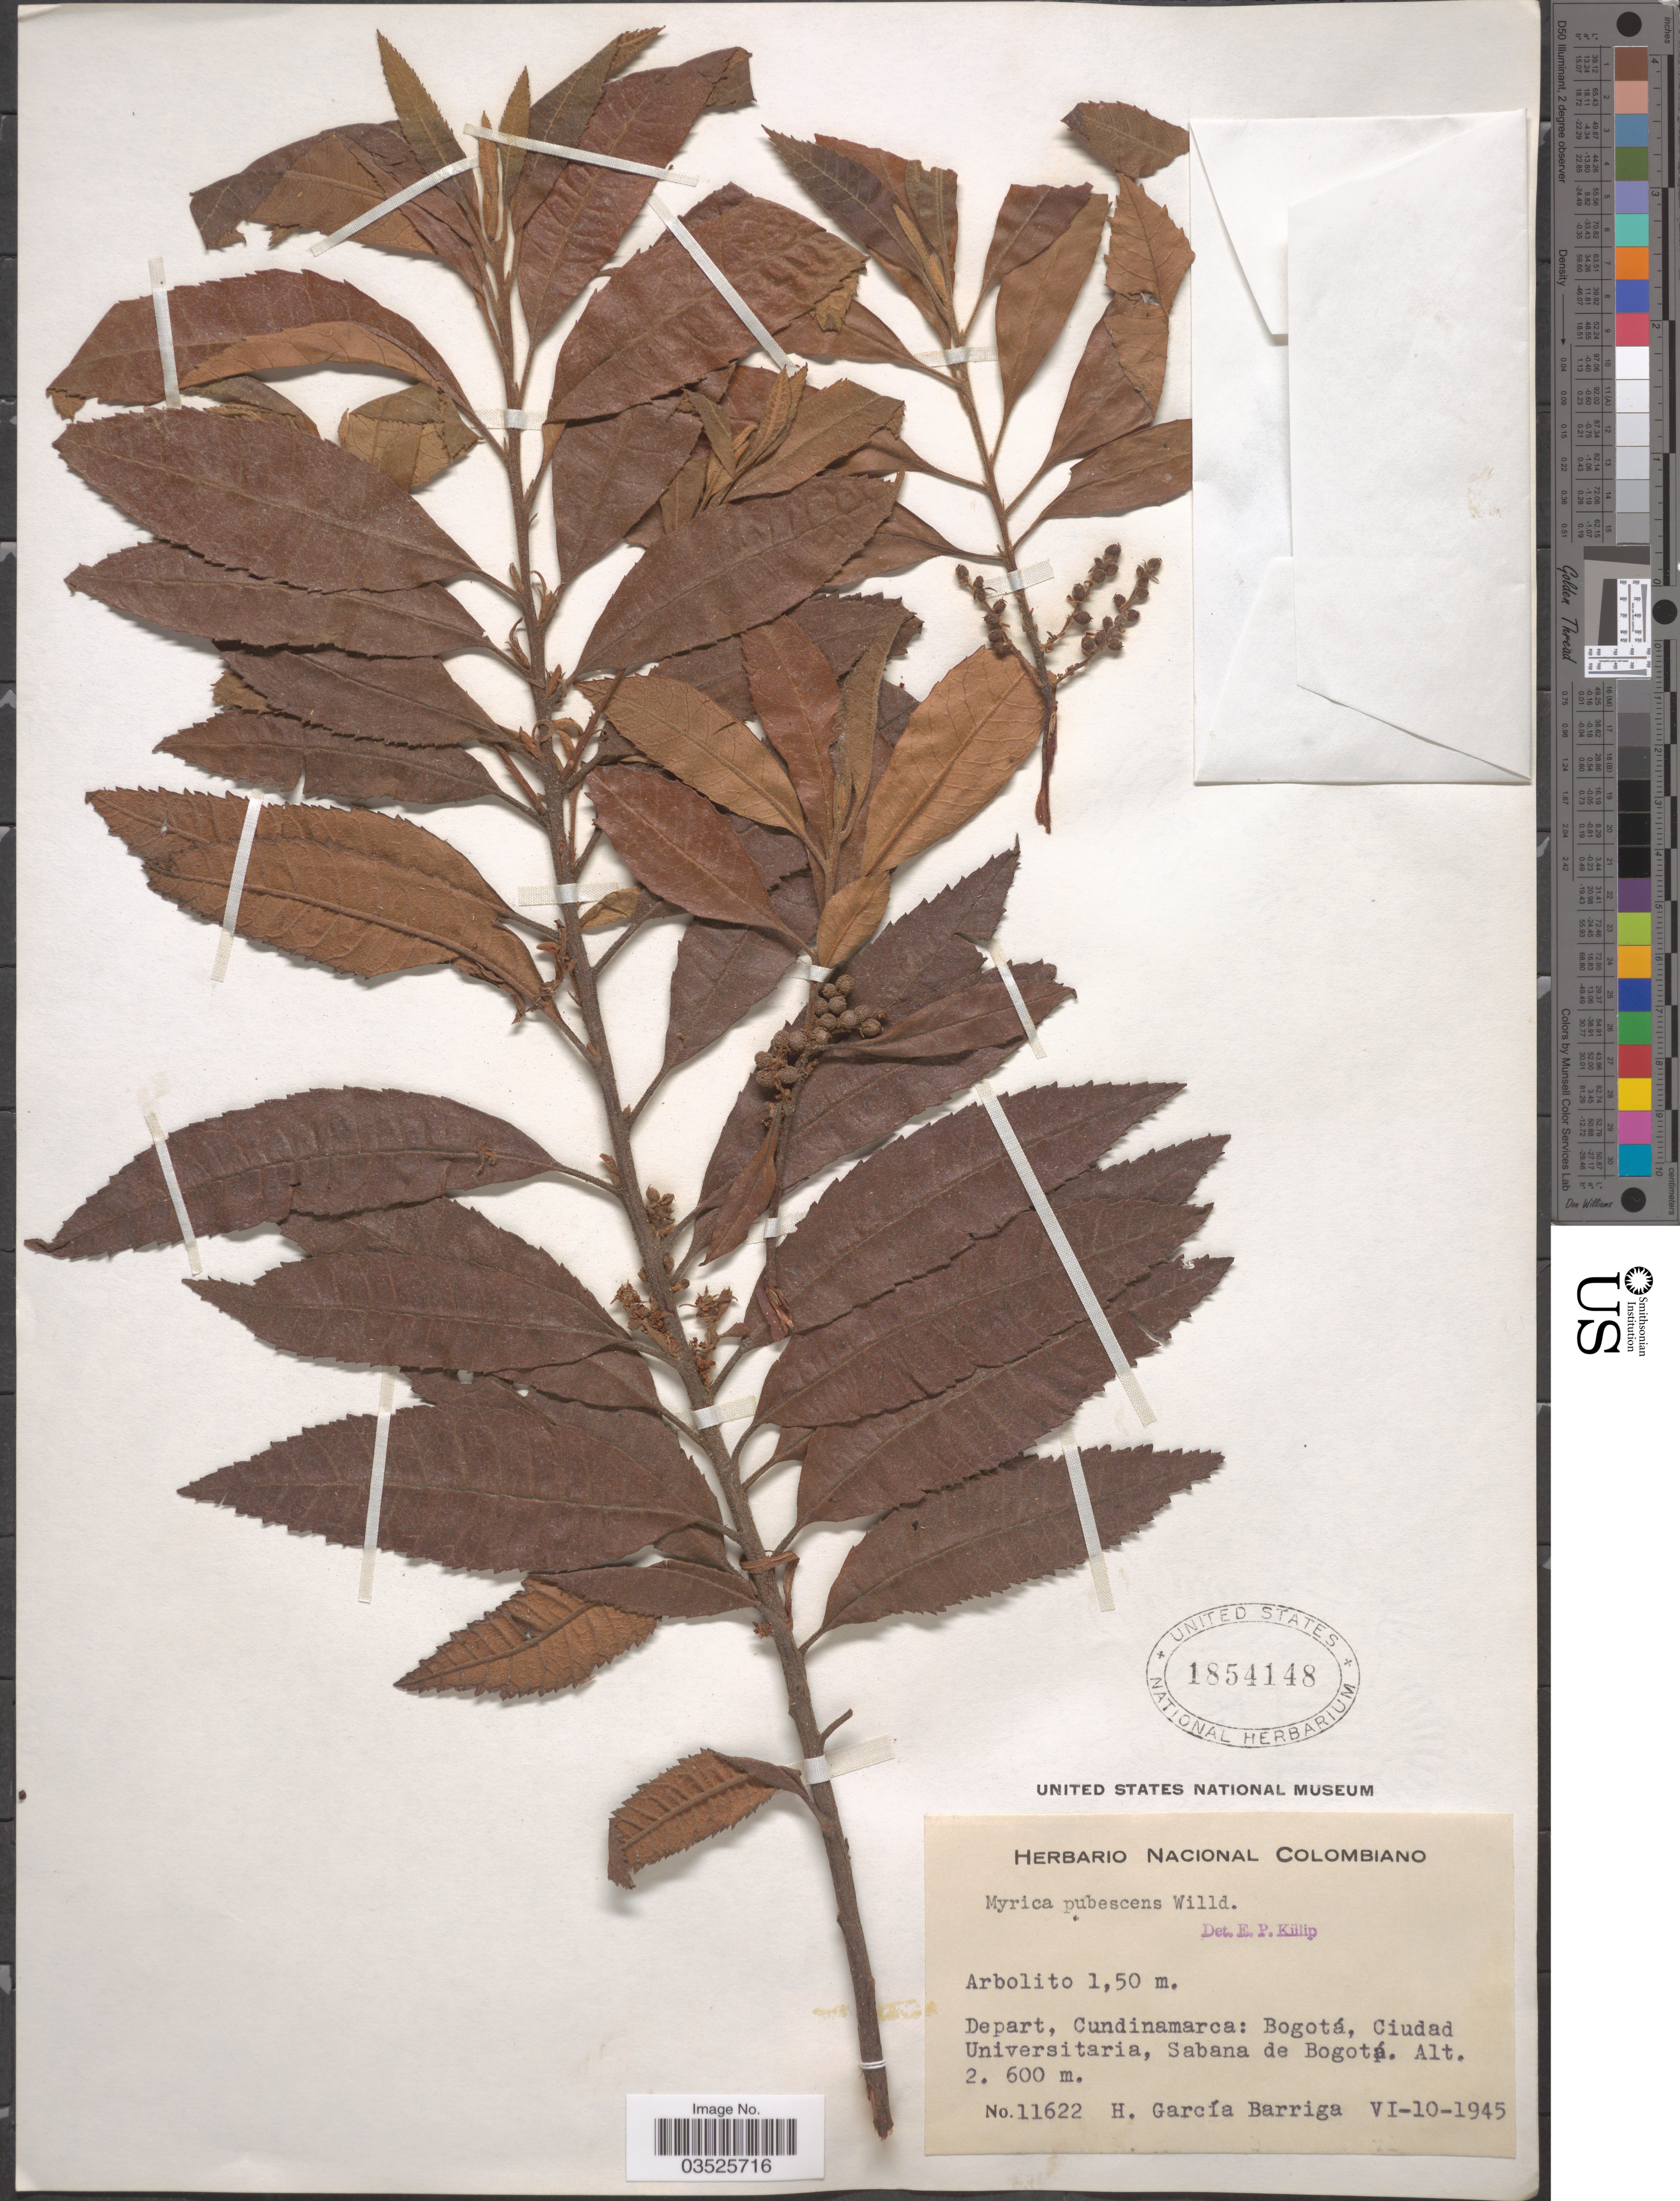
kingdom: Plantae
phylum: Tracheophyta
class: Magnoliopsida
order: Fagales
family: Myricaceae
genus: Morella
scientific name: Morella pubescens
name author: (Humb. & Bonpl. ex Willd.) Wilbur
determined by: Strong, M. T., (US), Smithsonian Institution - National Museum of Natural History (UNITED STATES)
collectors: H. García Barriga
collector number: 11622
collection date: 1945-06-10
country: Colombia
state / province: Cundinamarca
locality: Depart. Cundinamarca: Bogotá, Ciudad Universitaria, Sabana de Bogotá.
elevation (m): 2600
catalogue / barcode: US 1854148